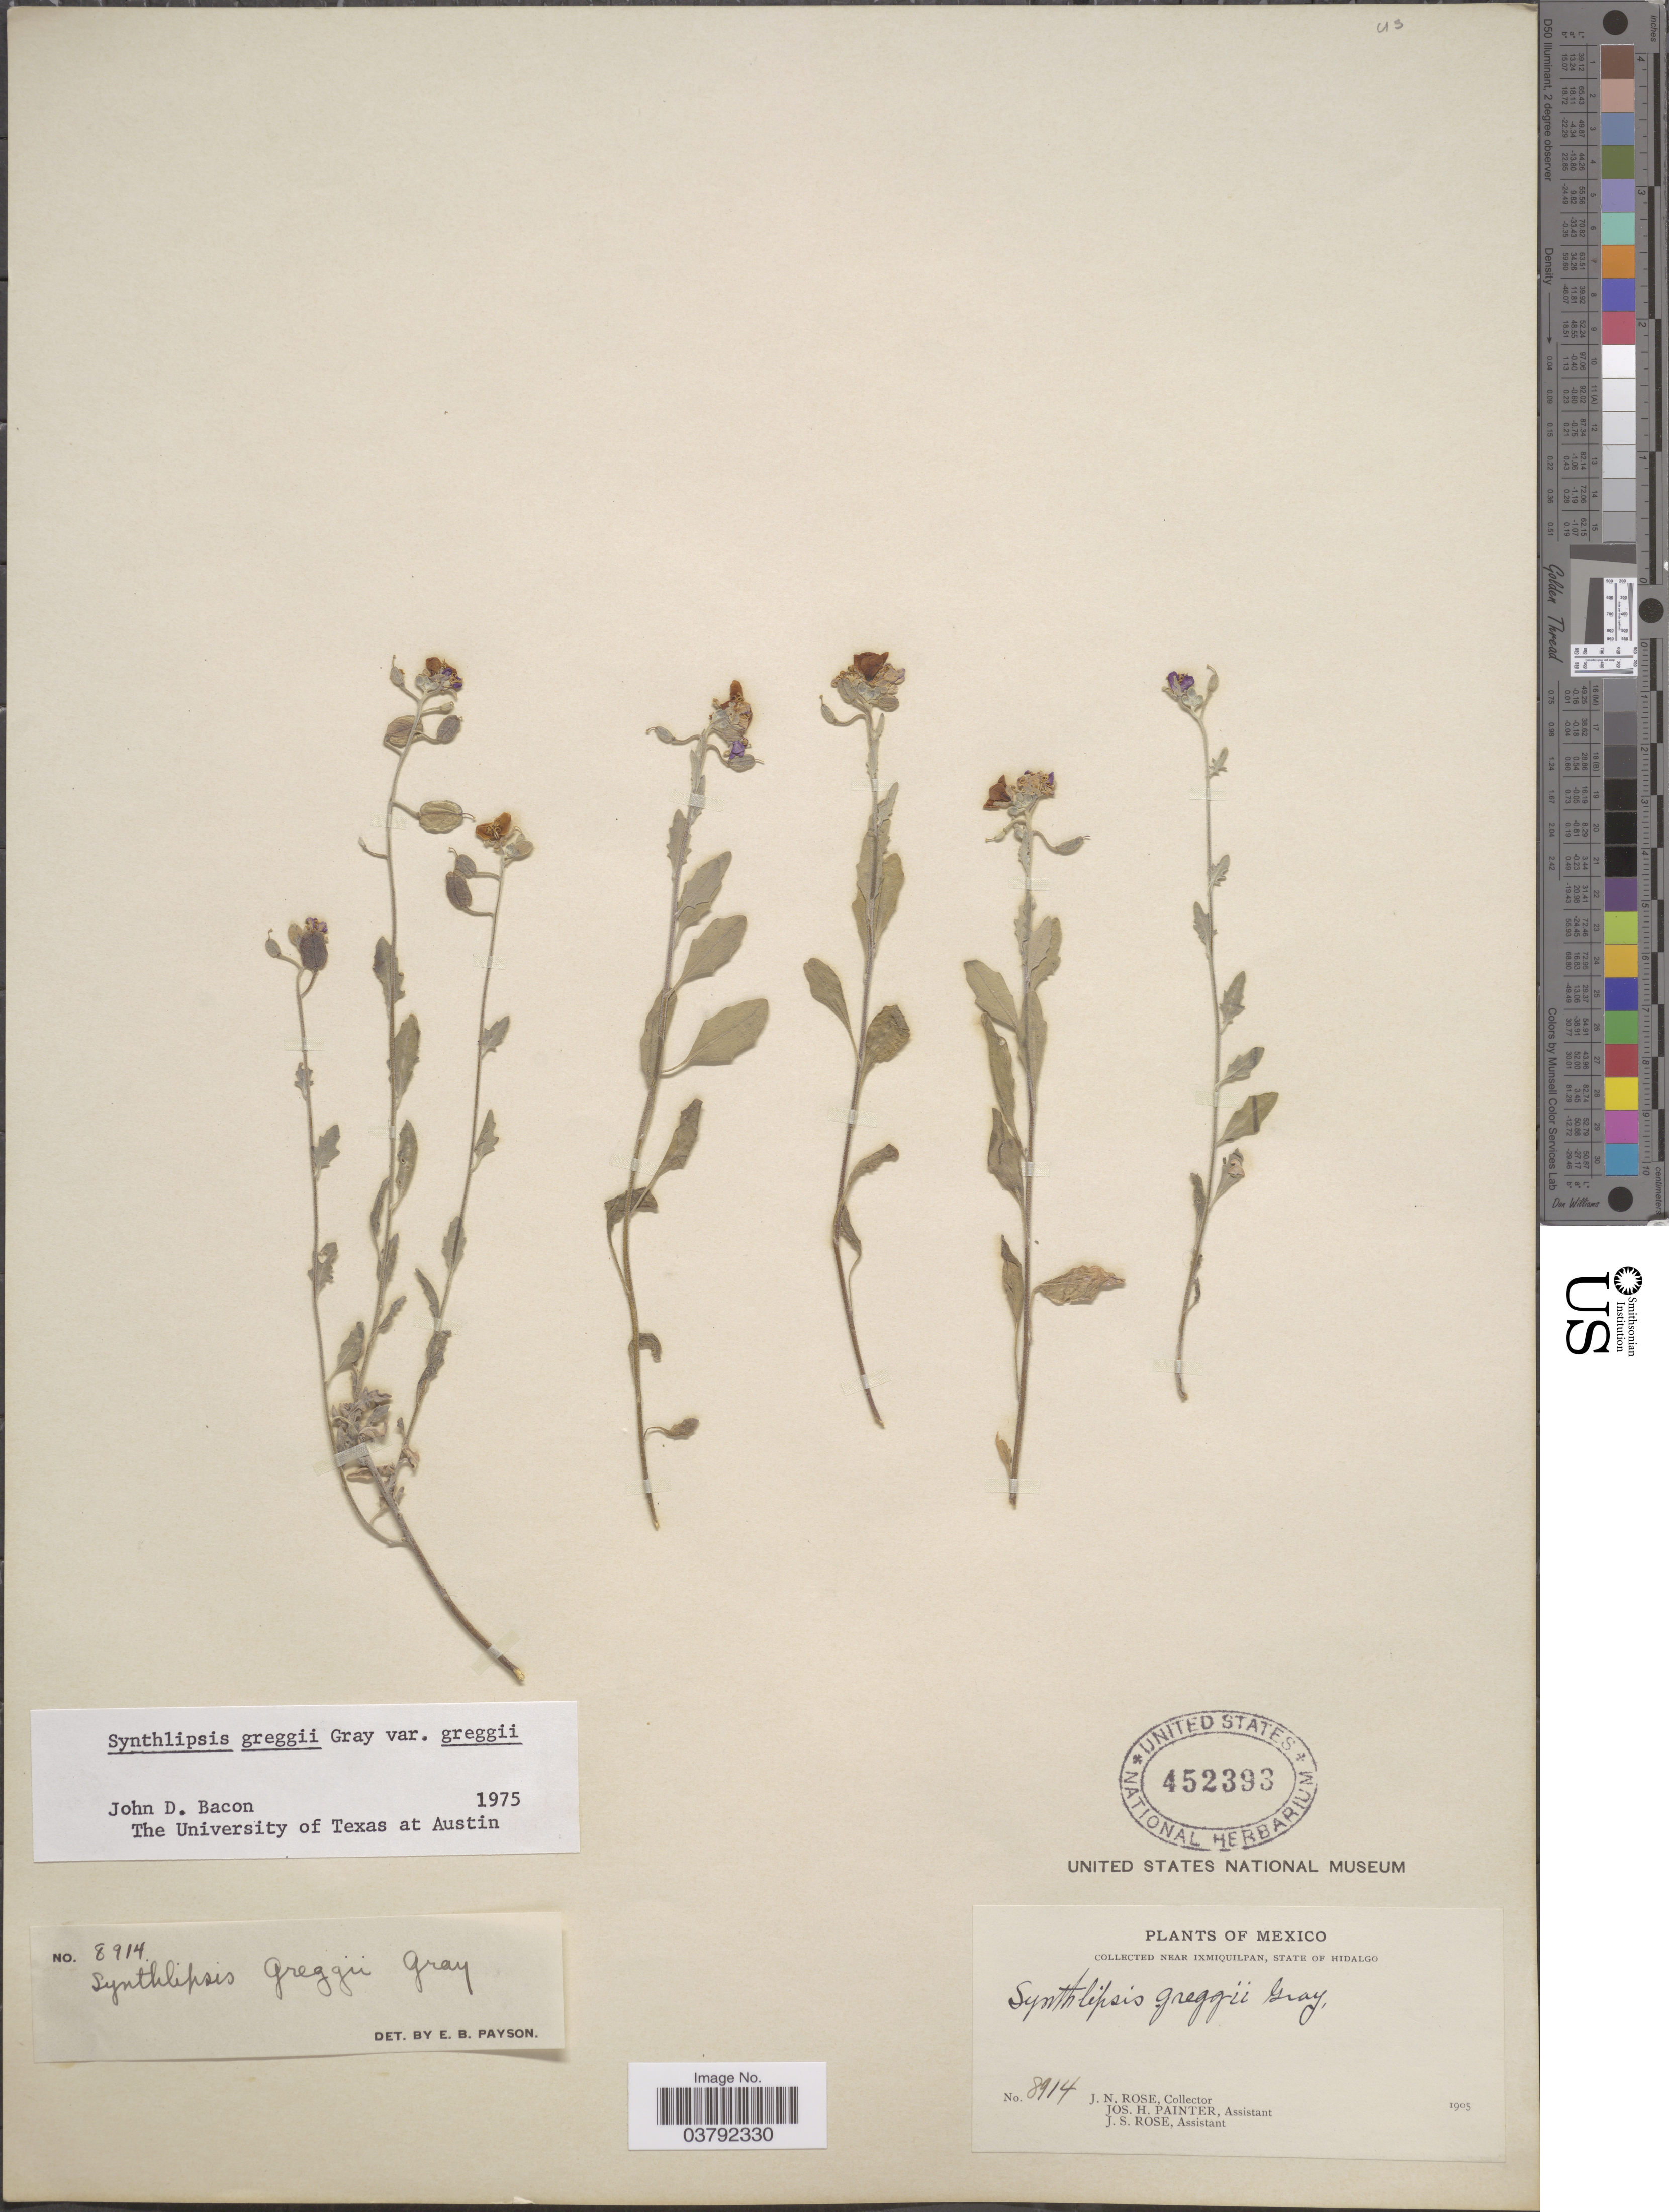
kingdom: Plantae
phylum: Tracheophyta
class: Magnoliopsida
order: Brassicales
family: Brassicaceae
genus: Synthlipsis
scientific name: Synthlipsis greggii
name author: A. Gray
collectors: J. N. Rose, J. H. Painter & J. S. Rose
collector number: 8914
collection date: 1905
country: Mexico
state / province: Hidalgo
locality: Near Ixmiquilpan.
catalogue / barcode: US 452393